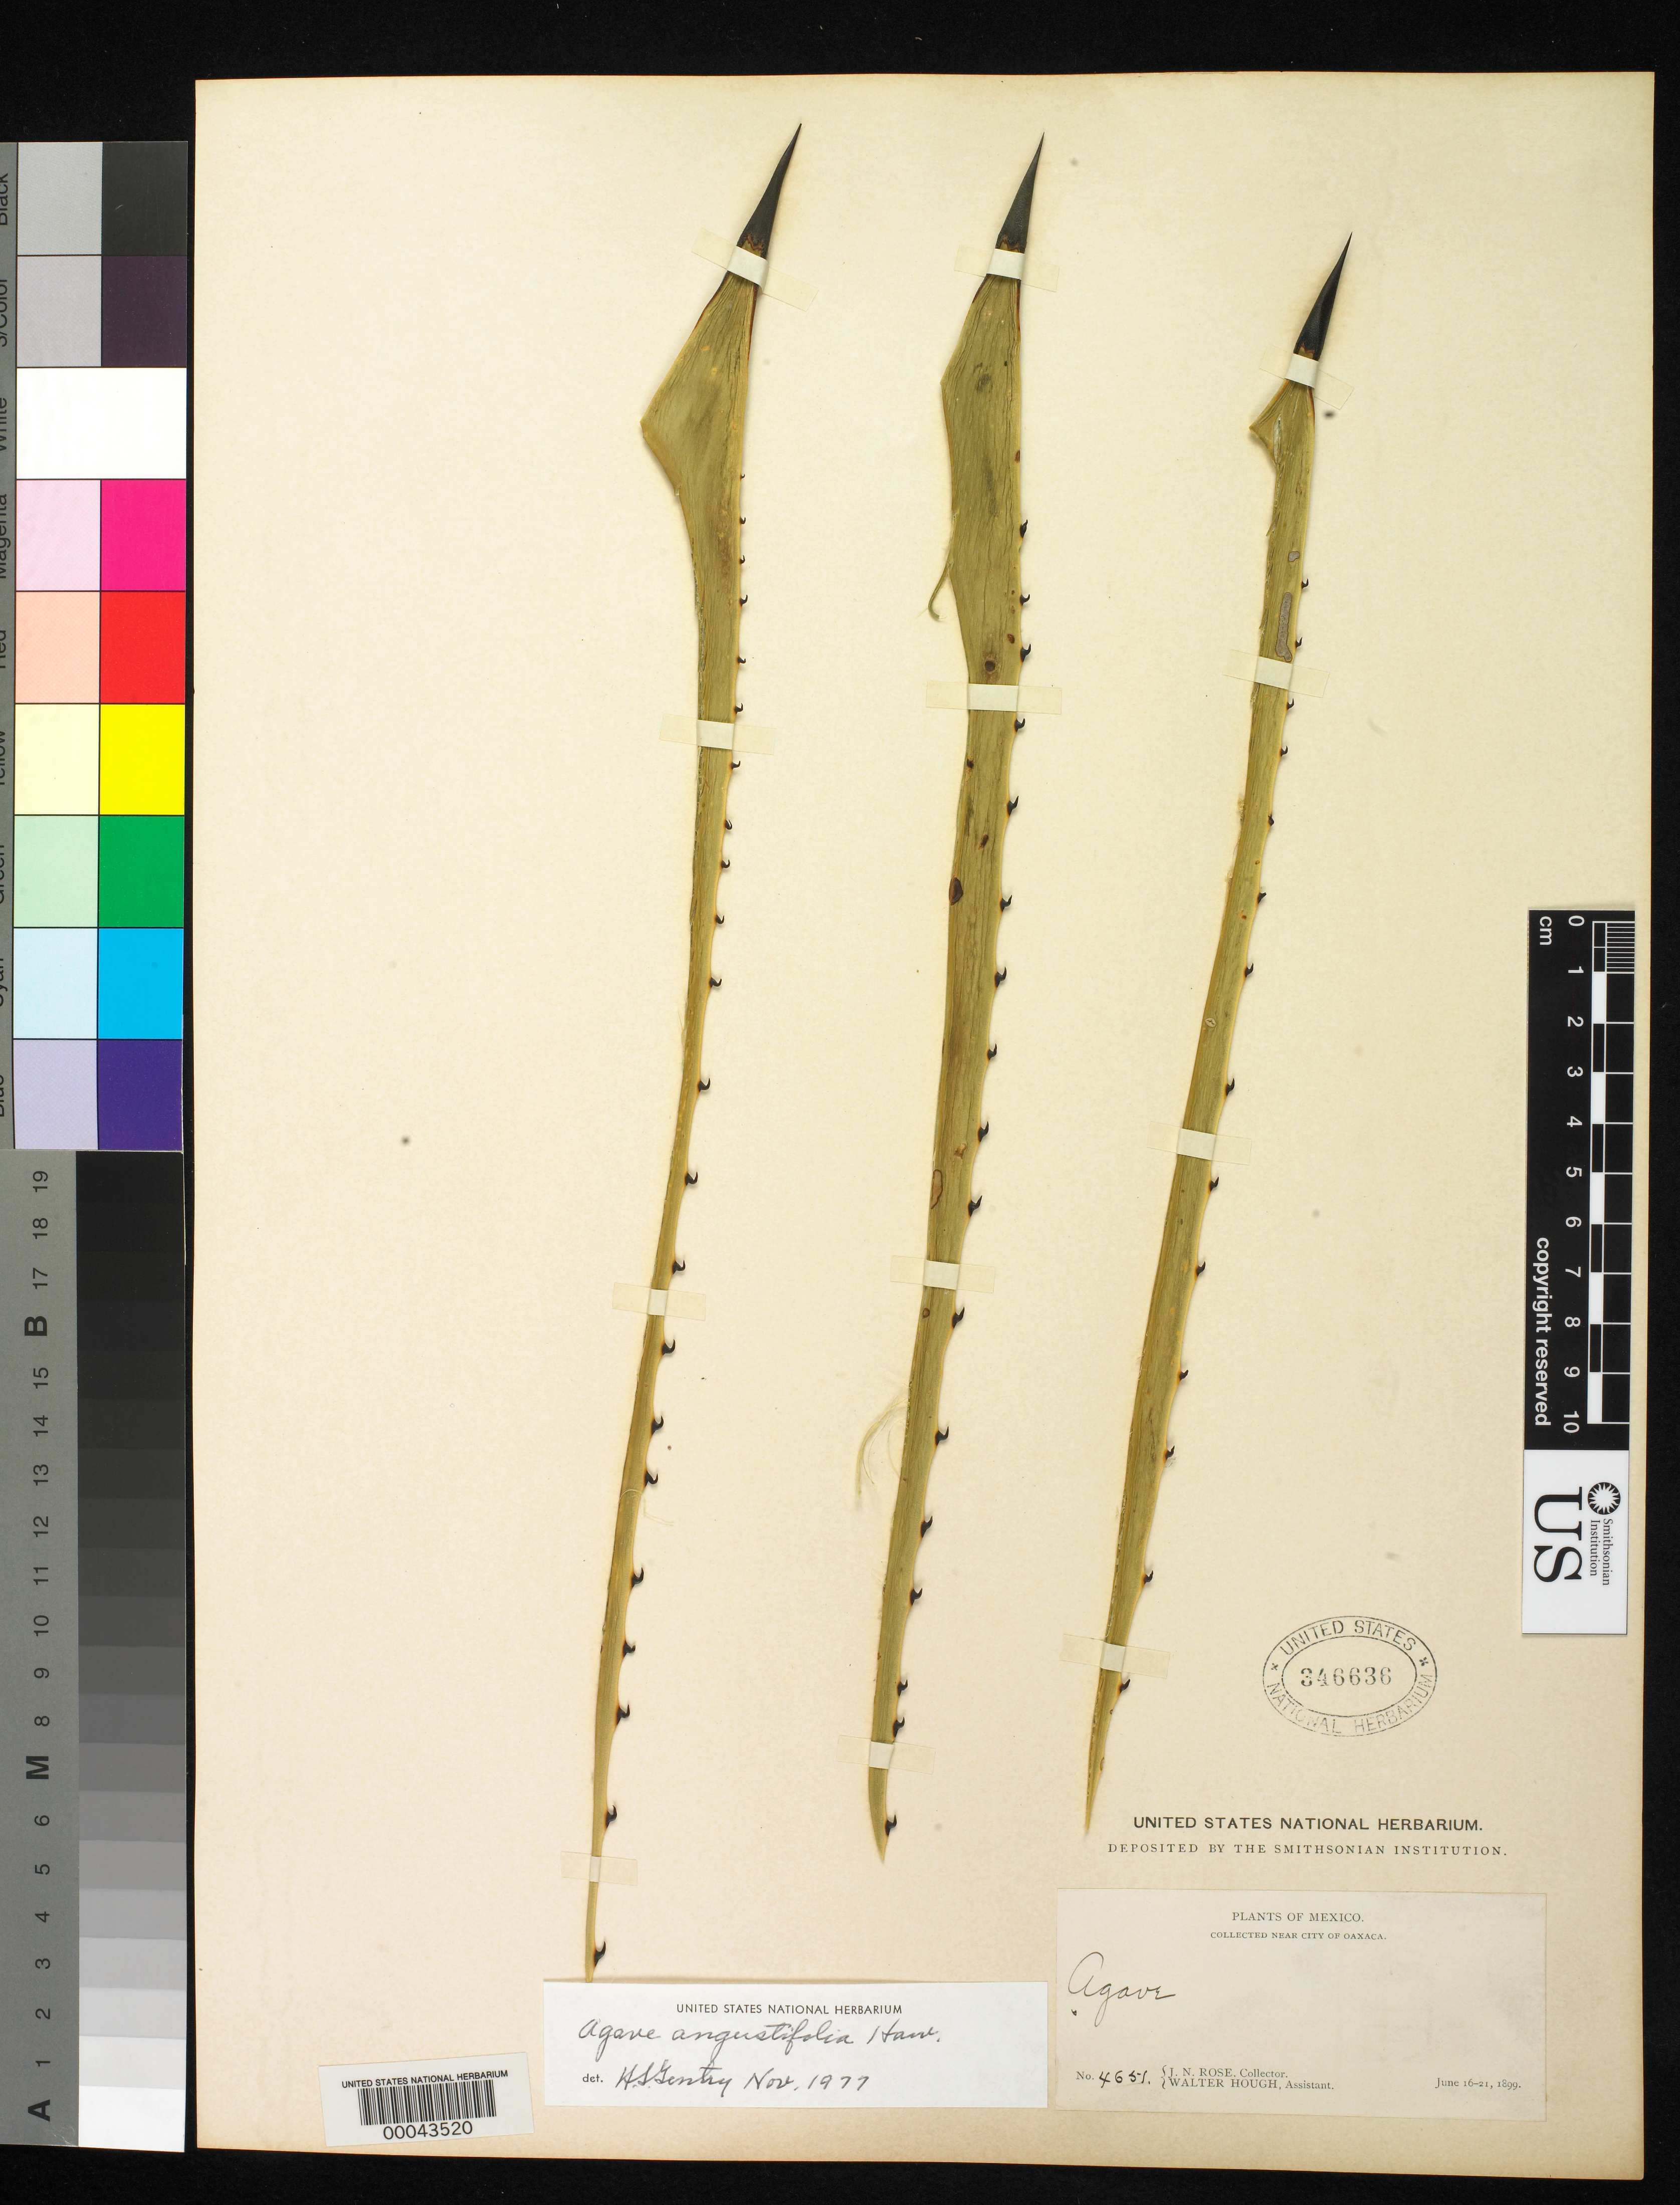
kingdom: Plantae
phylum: Tracheophyta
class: Liliopsida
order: Asparagales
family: Asparagaceae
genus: Agave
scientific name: Agave angustifolia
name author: Haw.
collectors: J. N. Rose & W. Hough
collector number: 4651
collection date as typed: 16 Jun 1899 to 21 Jun 1899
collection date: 1899-06-16/1899-06-21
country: Mexico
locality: Near city of Oaxaca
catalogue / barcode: US 346636